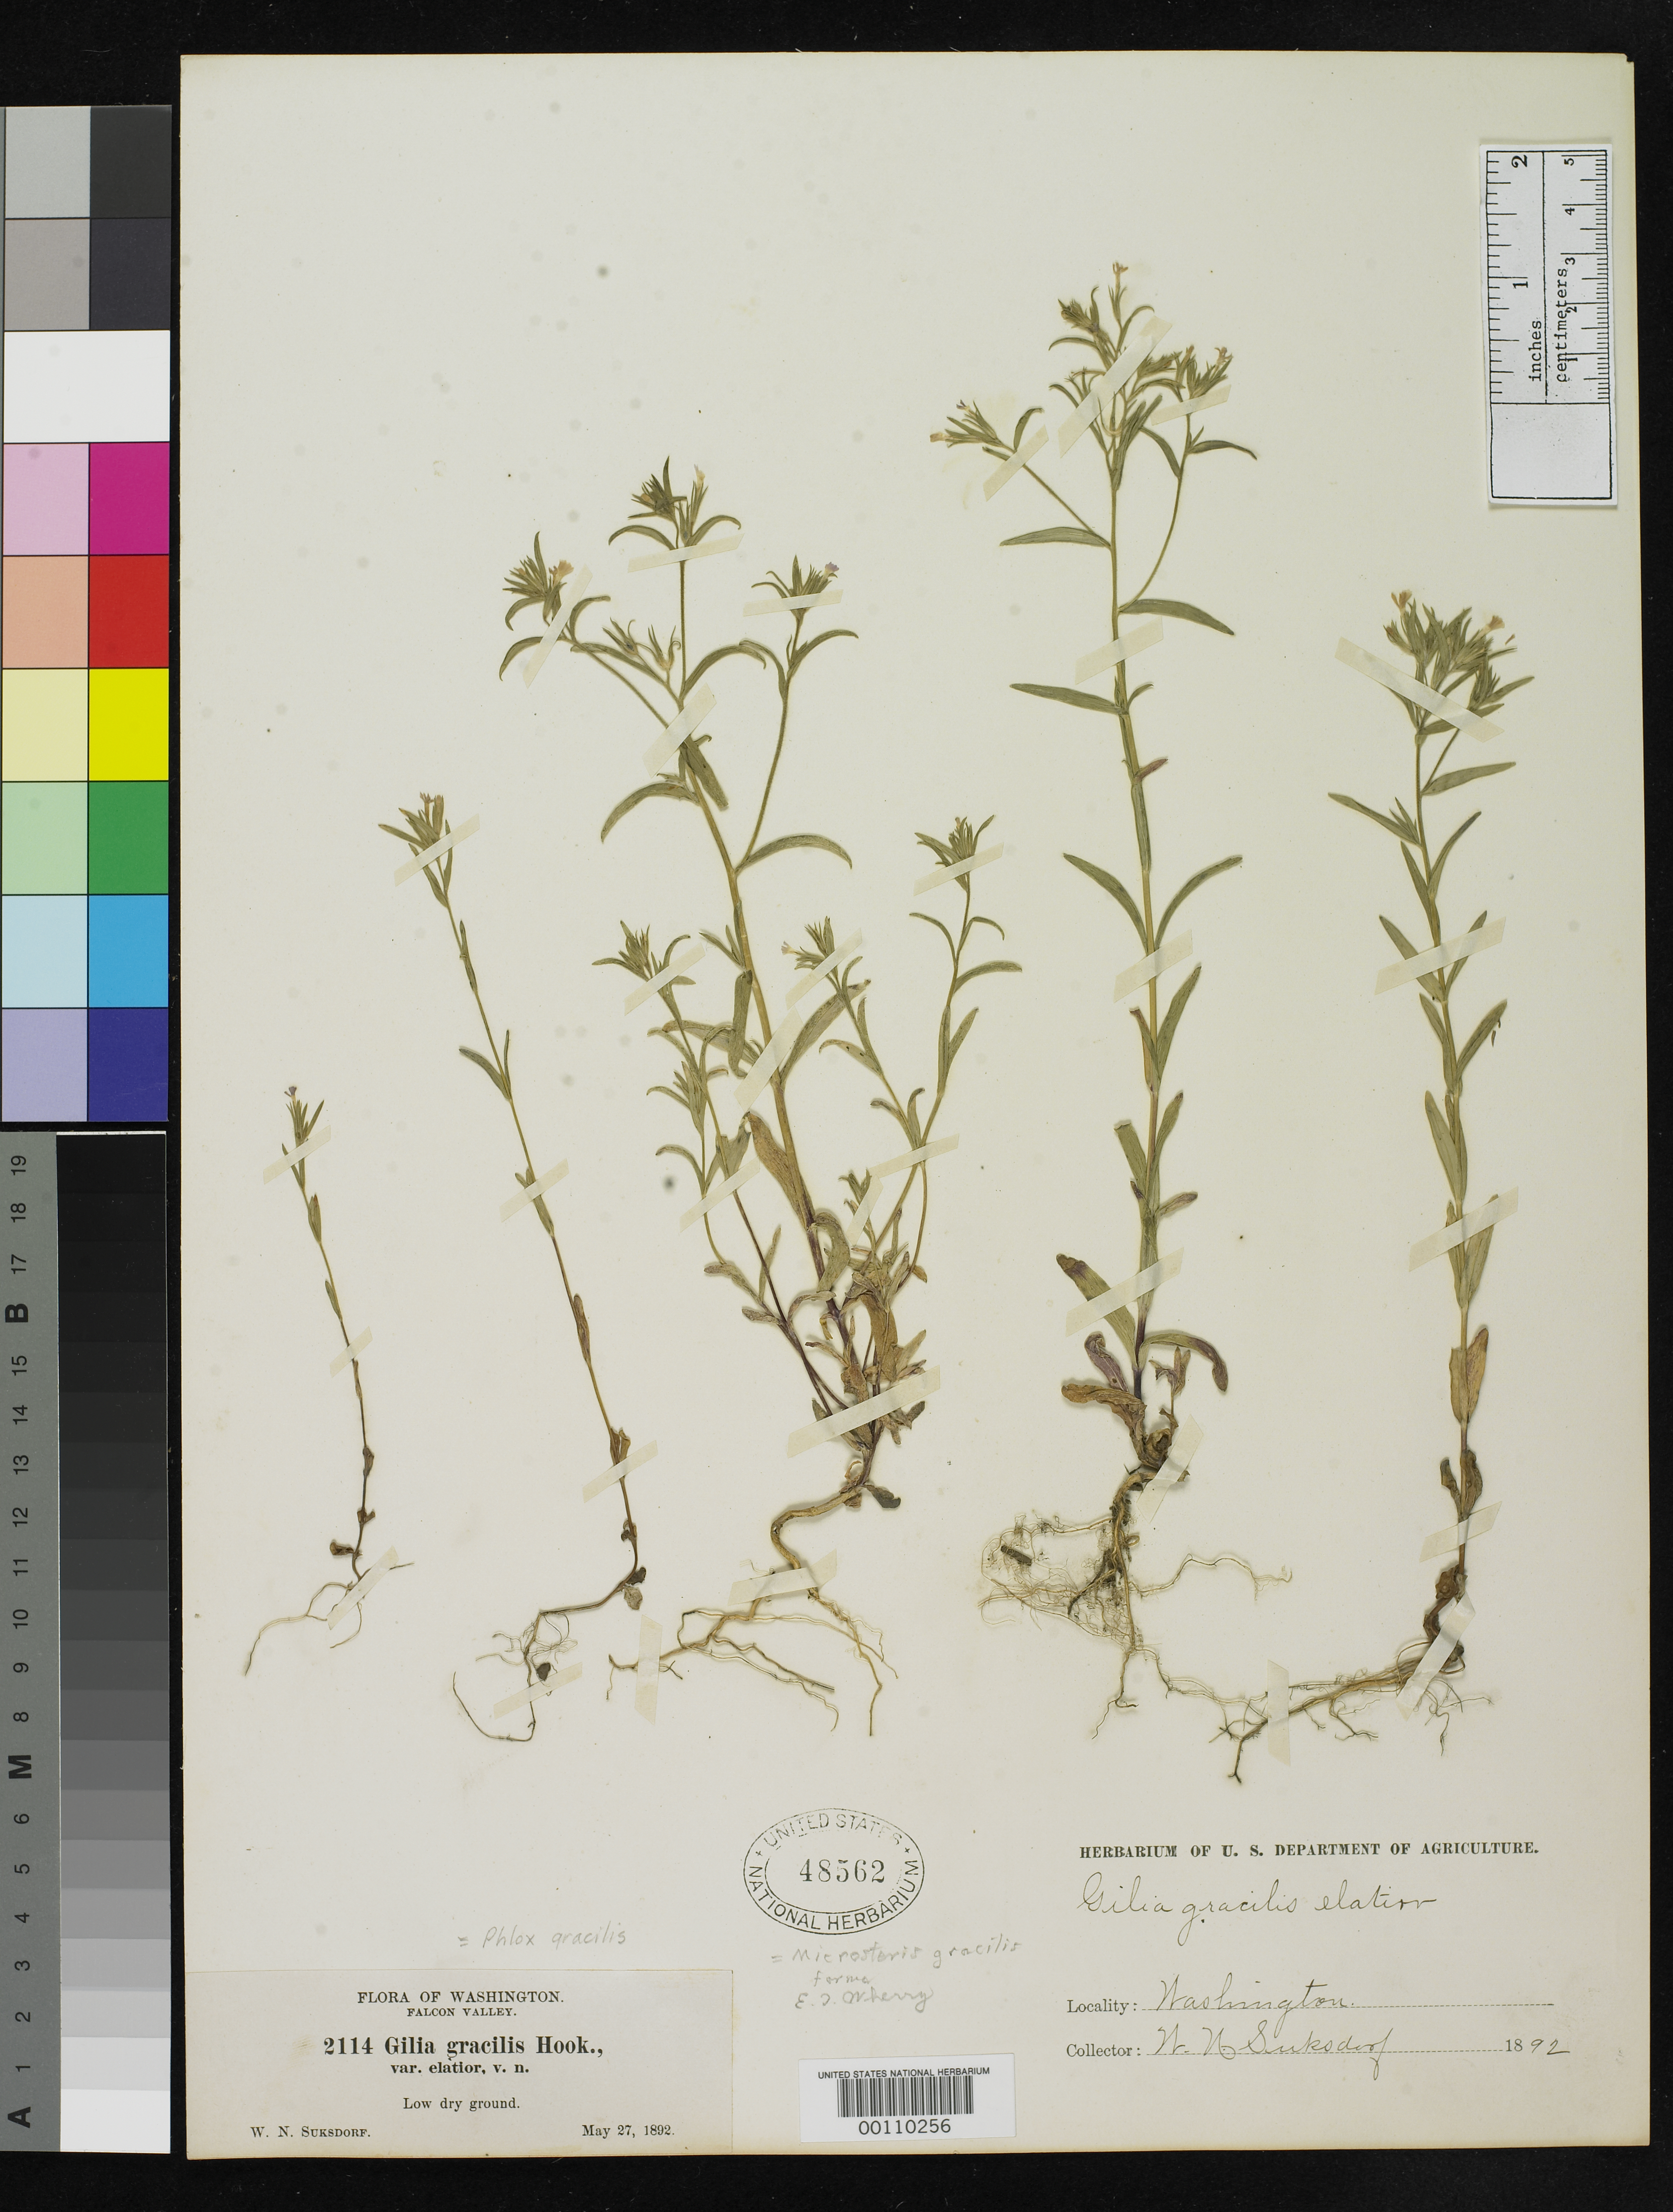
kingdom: Plantae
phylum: Tracheophyta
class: Magnoliopsida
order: Ericales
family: Polemoniaceae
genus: Gilia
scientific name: Gilia gracilis var. elatior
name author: Suksd.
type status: Isotype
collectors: W. N. Suksdorf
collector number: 2114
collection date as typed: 27 May 1892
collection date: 1892-05-27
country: United States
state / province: Washington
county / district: Klickitat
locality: Banks of Columbia River.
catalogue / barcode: US 48562